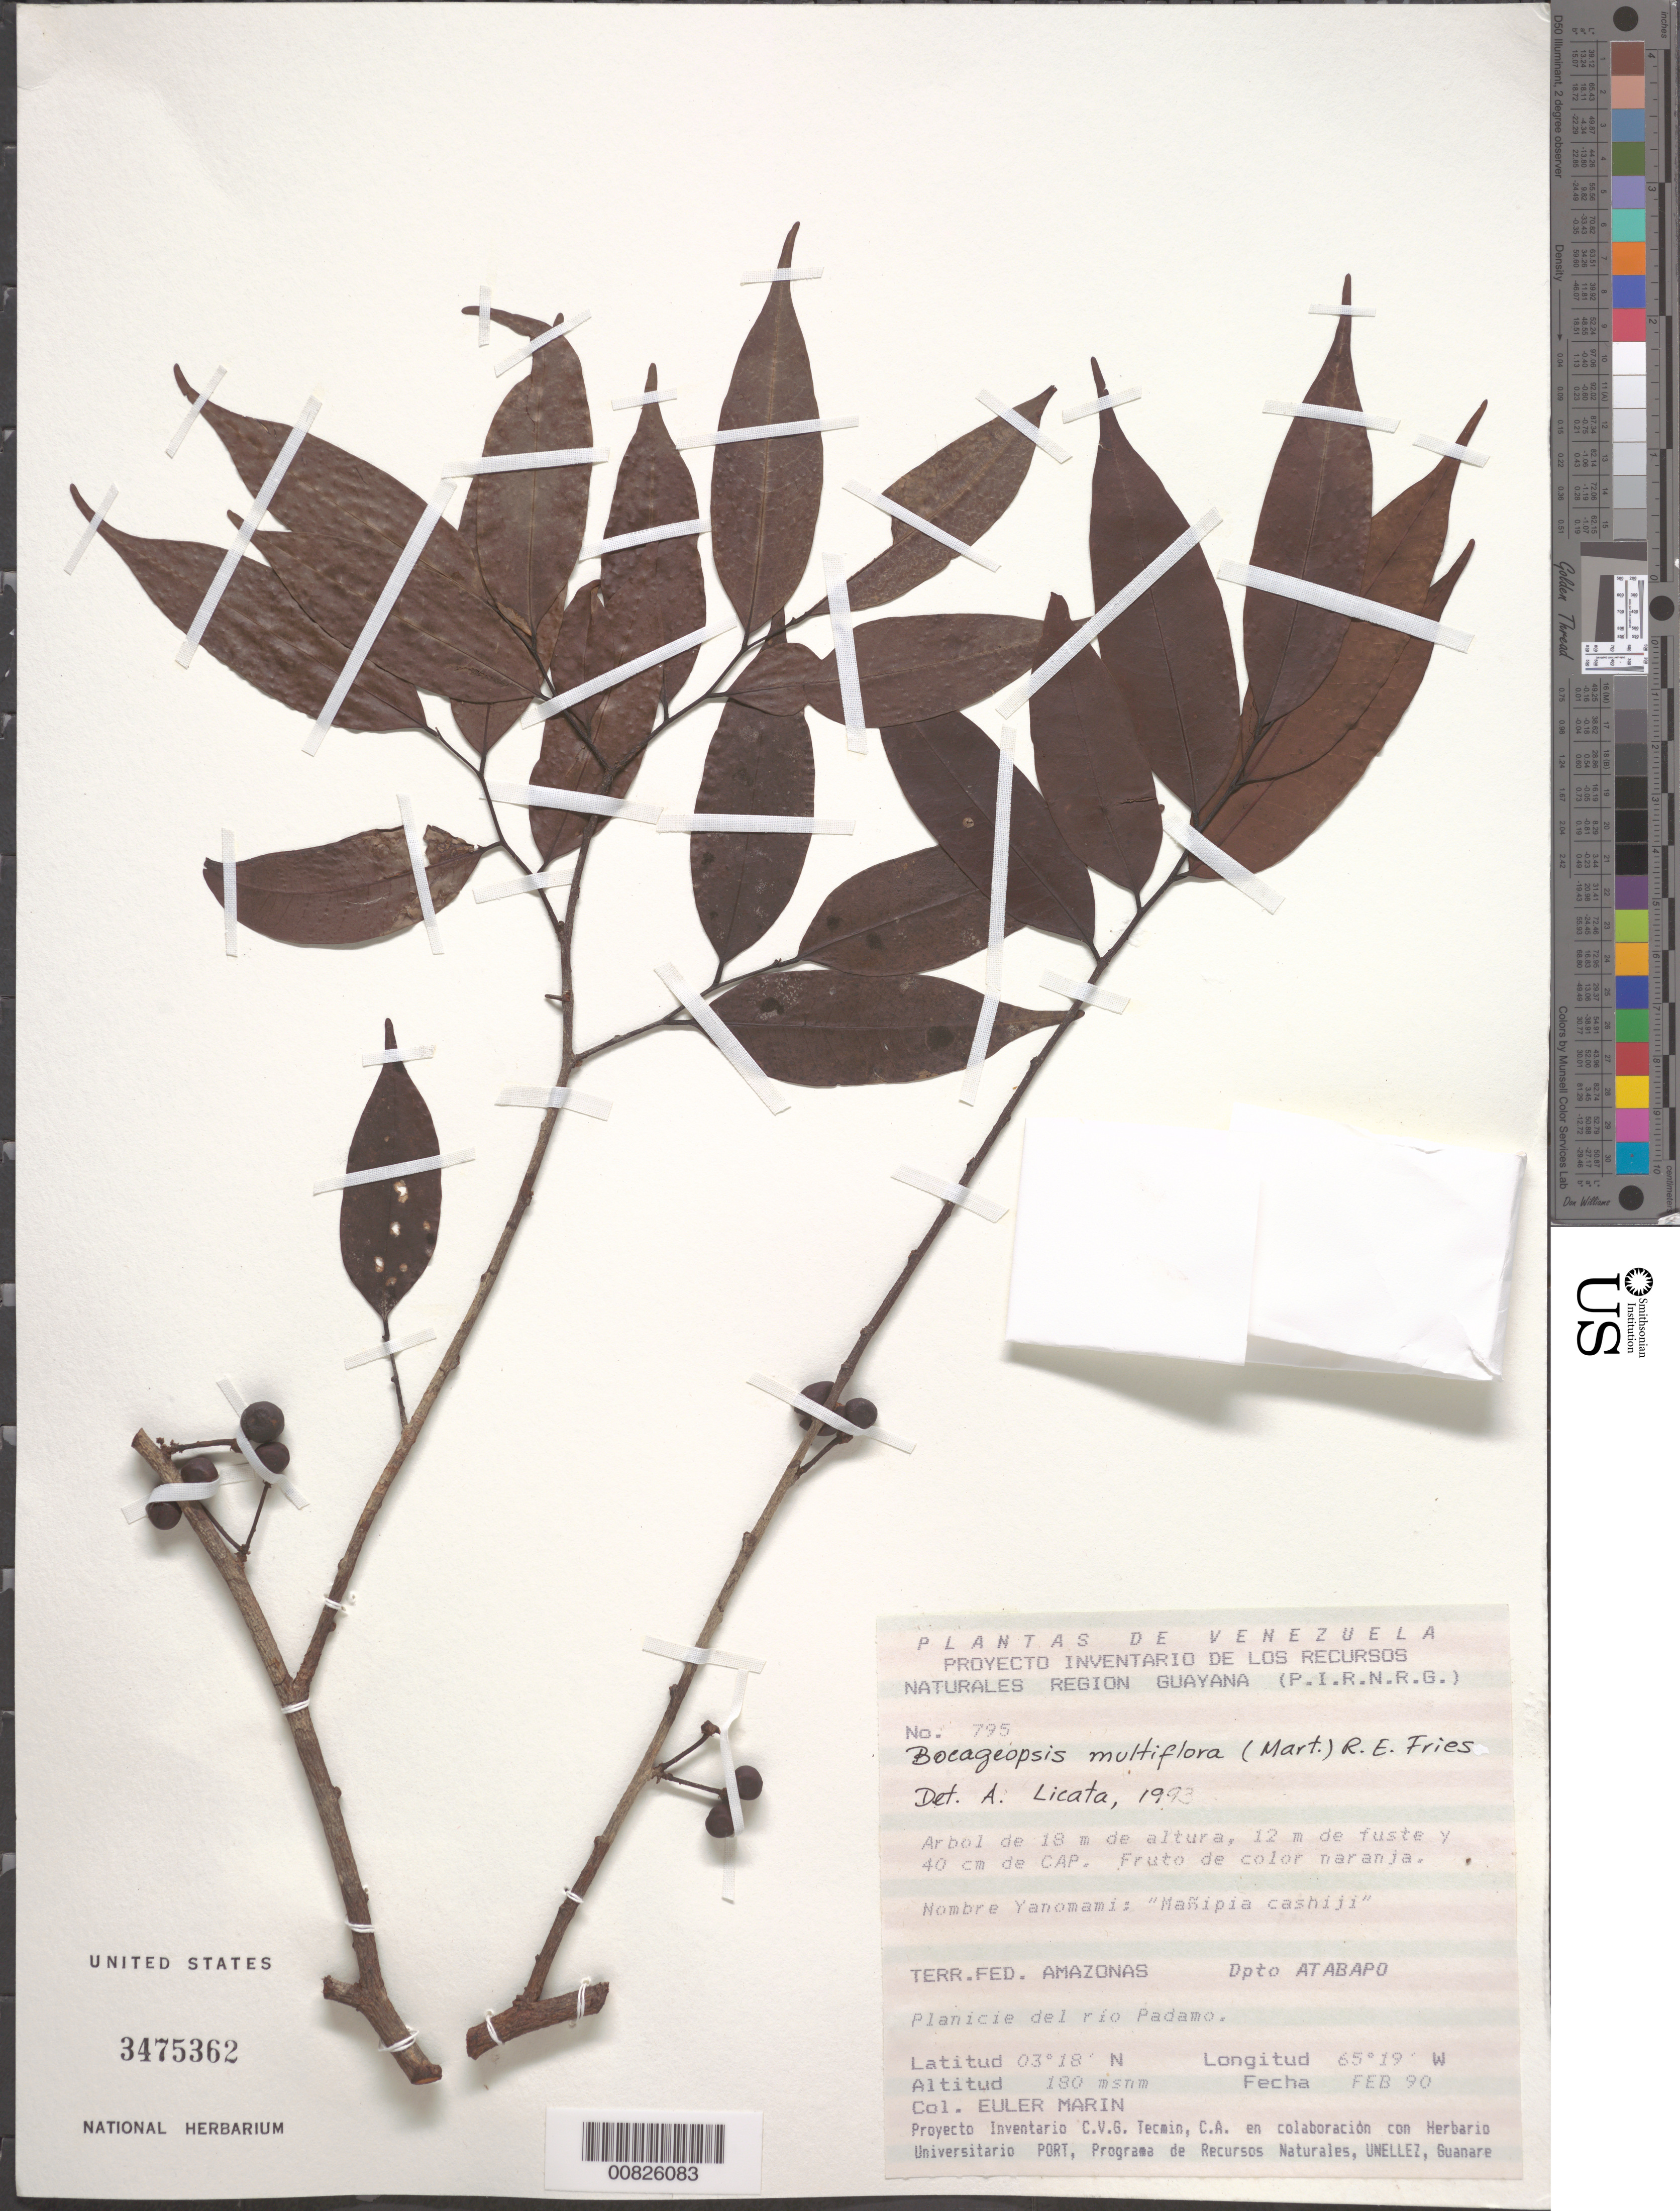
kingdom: Plantae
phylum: Tracheophyta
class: Magnoliopsida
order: Magnoliales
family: Annonaceae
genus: Bocageopsis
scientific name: Bocageopsis multiflora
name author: (Mart.) R.E. Fr.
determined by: Licata, A., (PORT), Univ. Nac. Exp. de los Llanos Ezequiel Zamora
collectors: E. Marin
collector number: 795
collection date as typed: Feb-90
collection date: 1990-02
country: Venezuela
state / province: Amazonas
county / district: Atabapo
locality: Río Padamo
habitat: Planicie del río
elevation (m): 180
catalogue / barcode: US 3475362